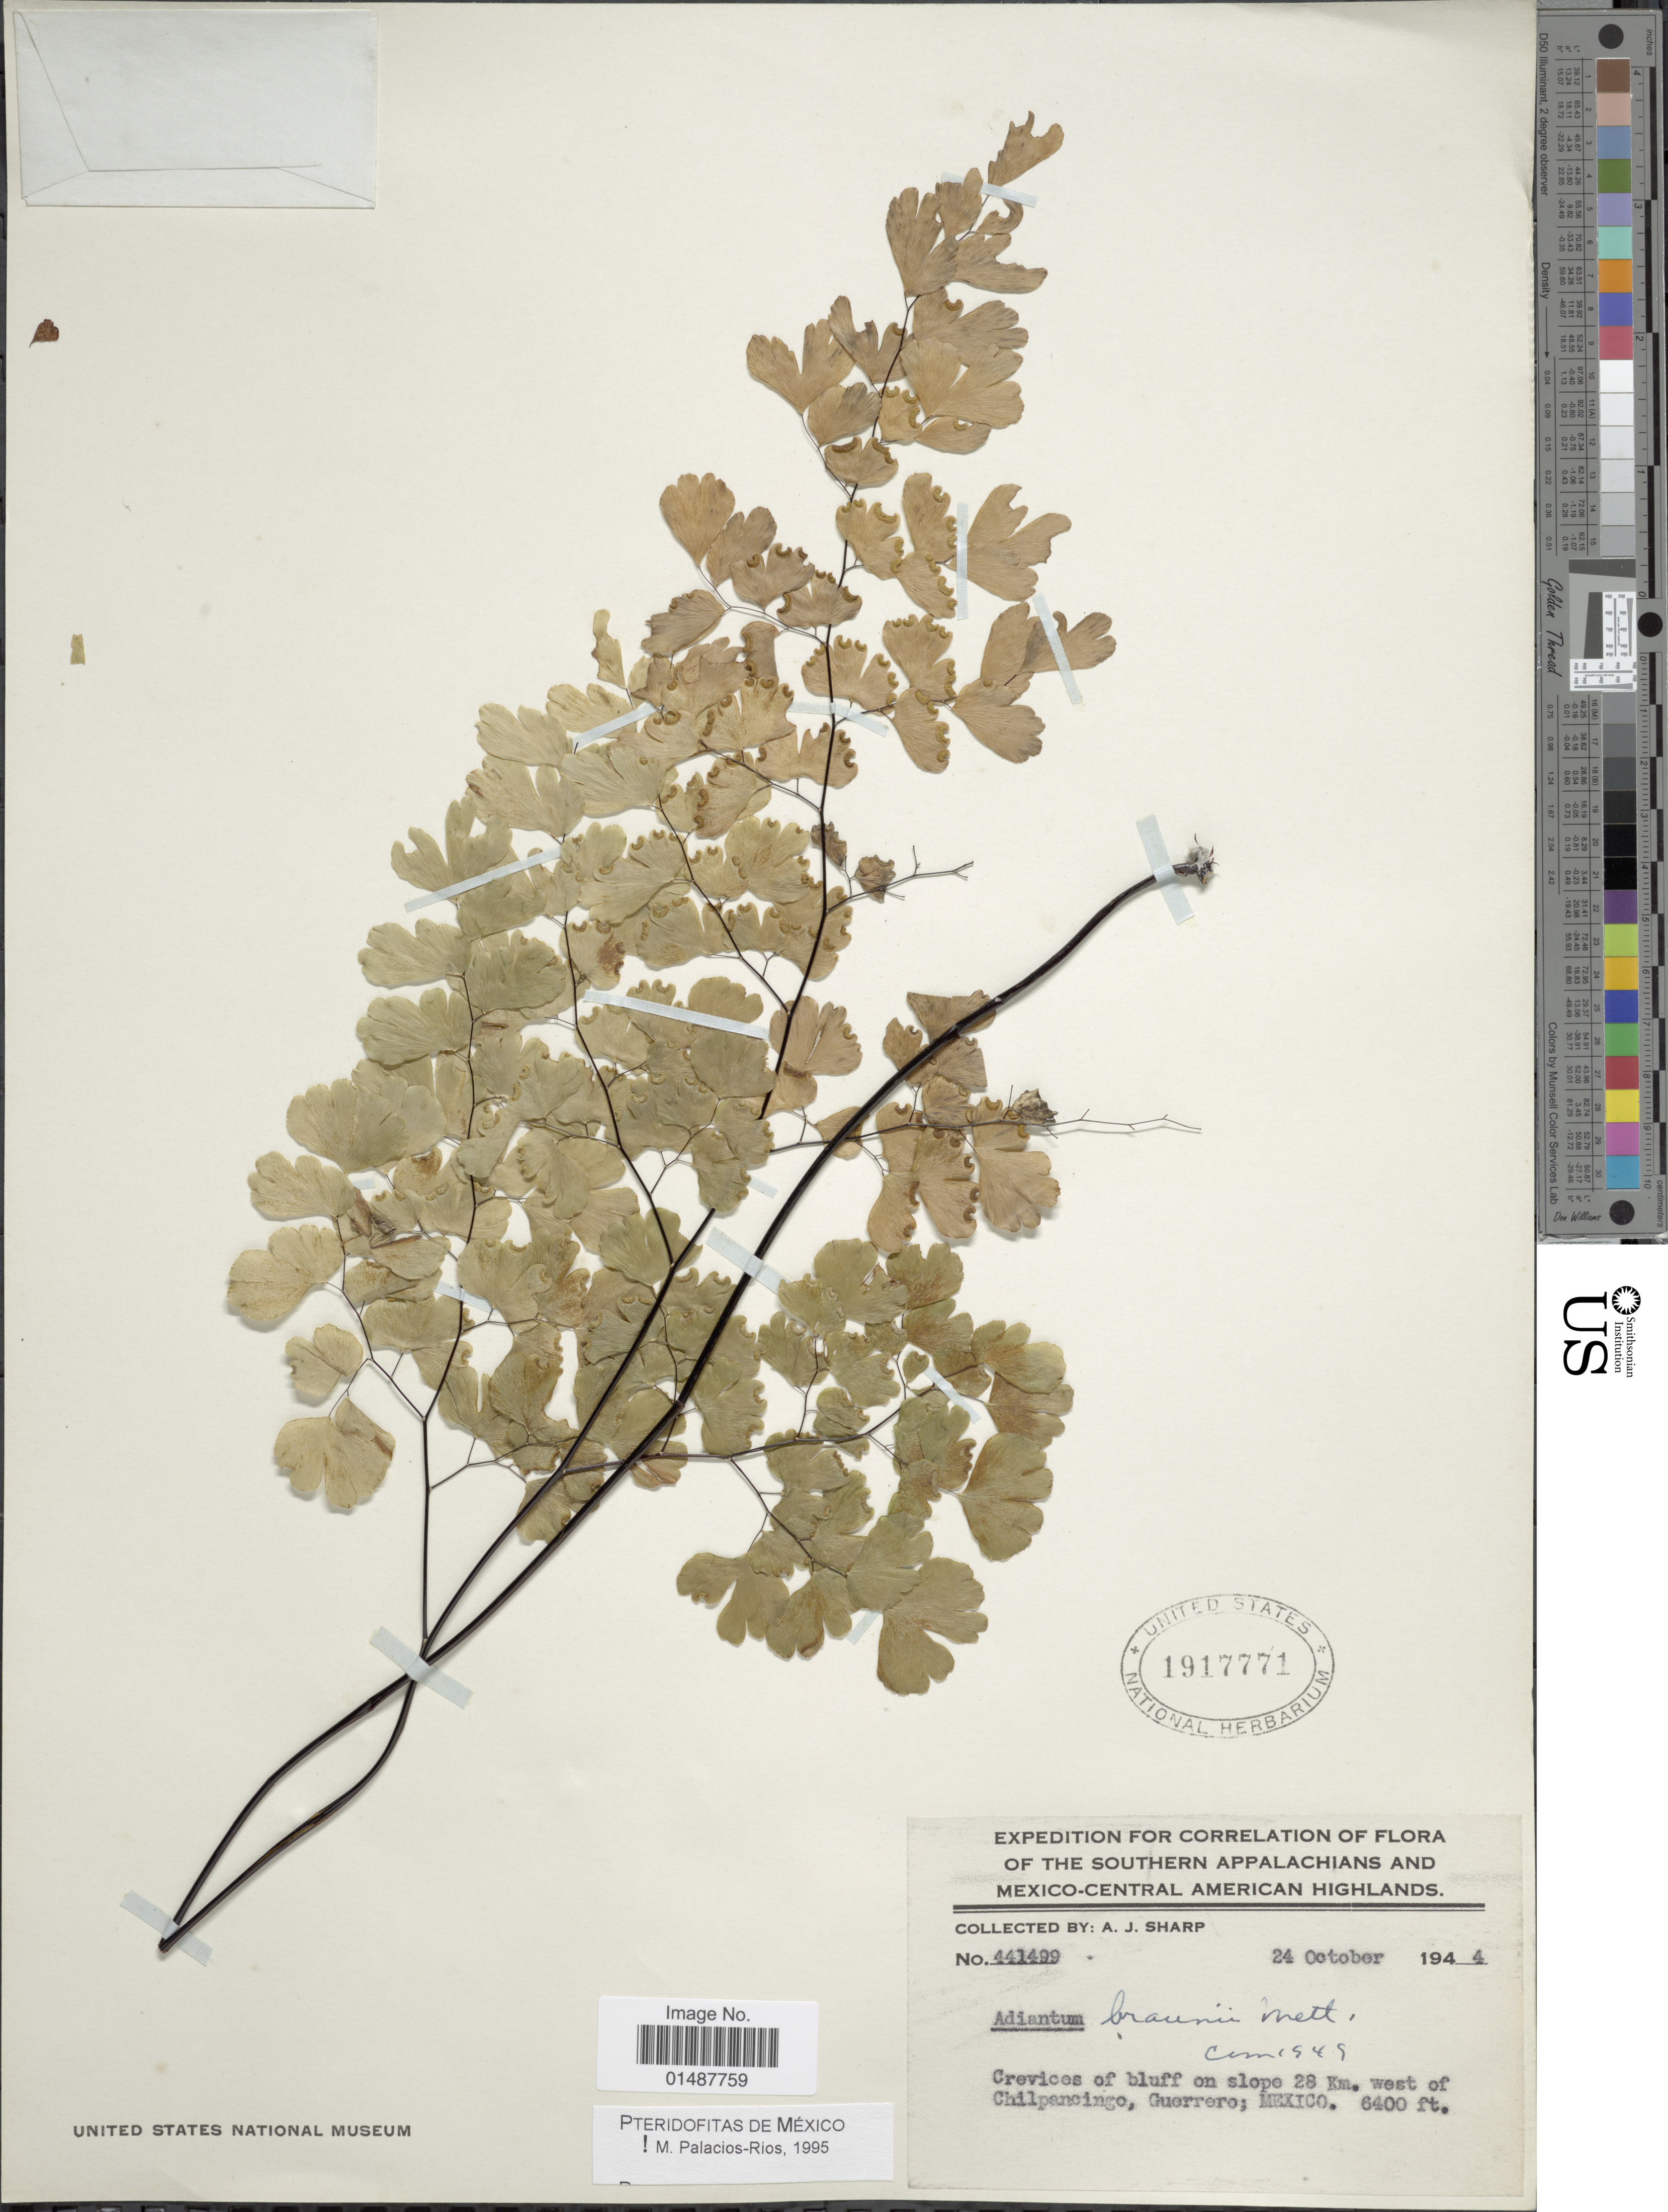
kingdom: Plantae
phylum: Tracheophyta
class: Polypodiopsida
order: Polypodiales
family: Pteridaceae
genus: Adiantum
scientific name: Adiantum braunii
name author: Mett. ex Kuhn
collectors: A. J. Sharp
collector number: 441499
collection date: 1944-10-24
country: Mexico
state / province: Guerrero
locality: Southern Appalachians and Mexico-Central American Highlands, Crevices of bluff on slope 28 km. wesr of Chilpancingo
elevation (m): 1951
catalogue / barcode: US 197771